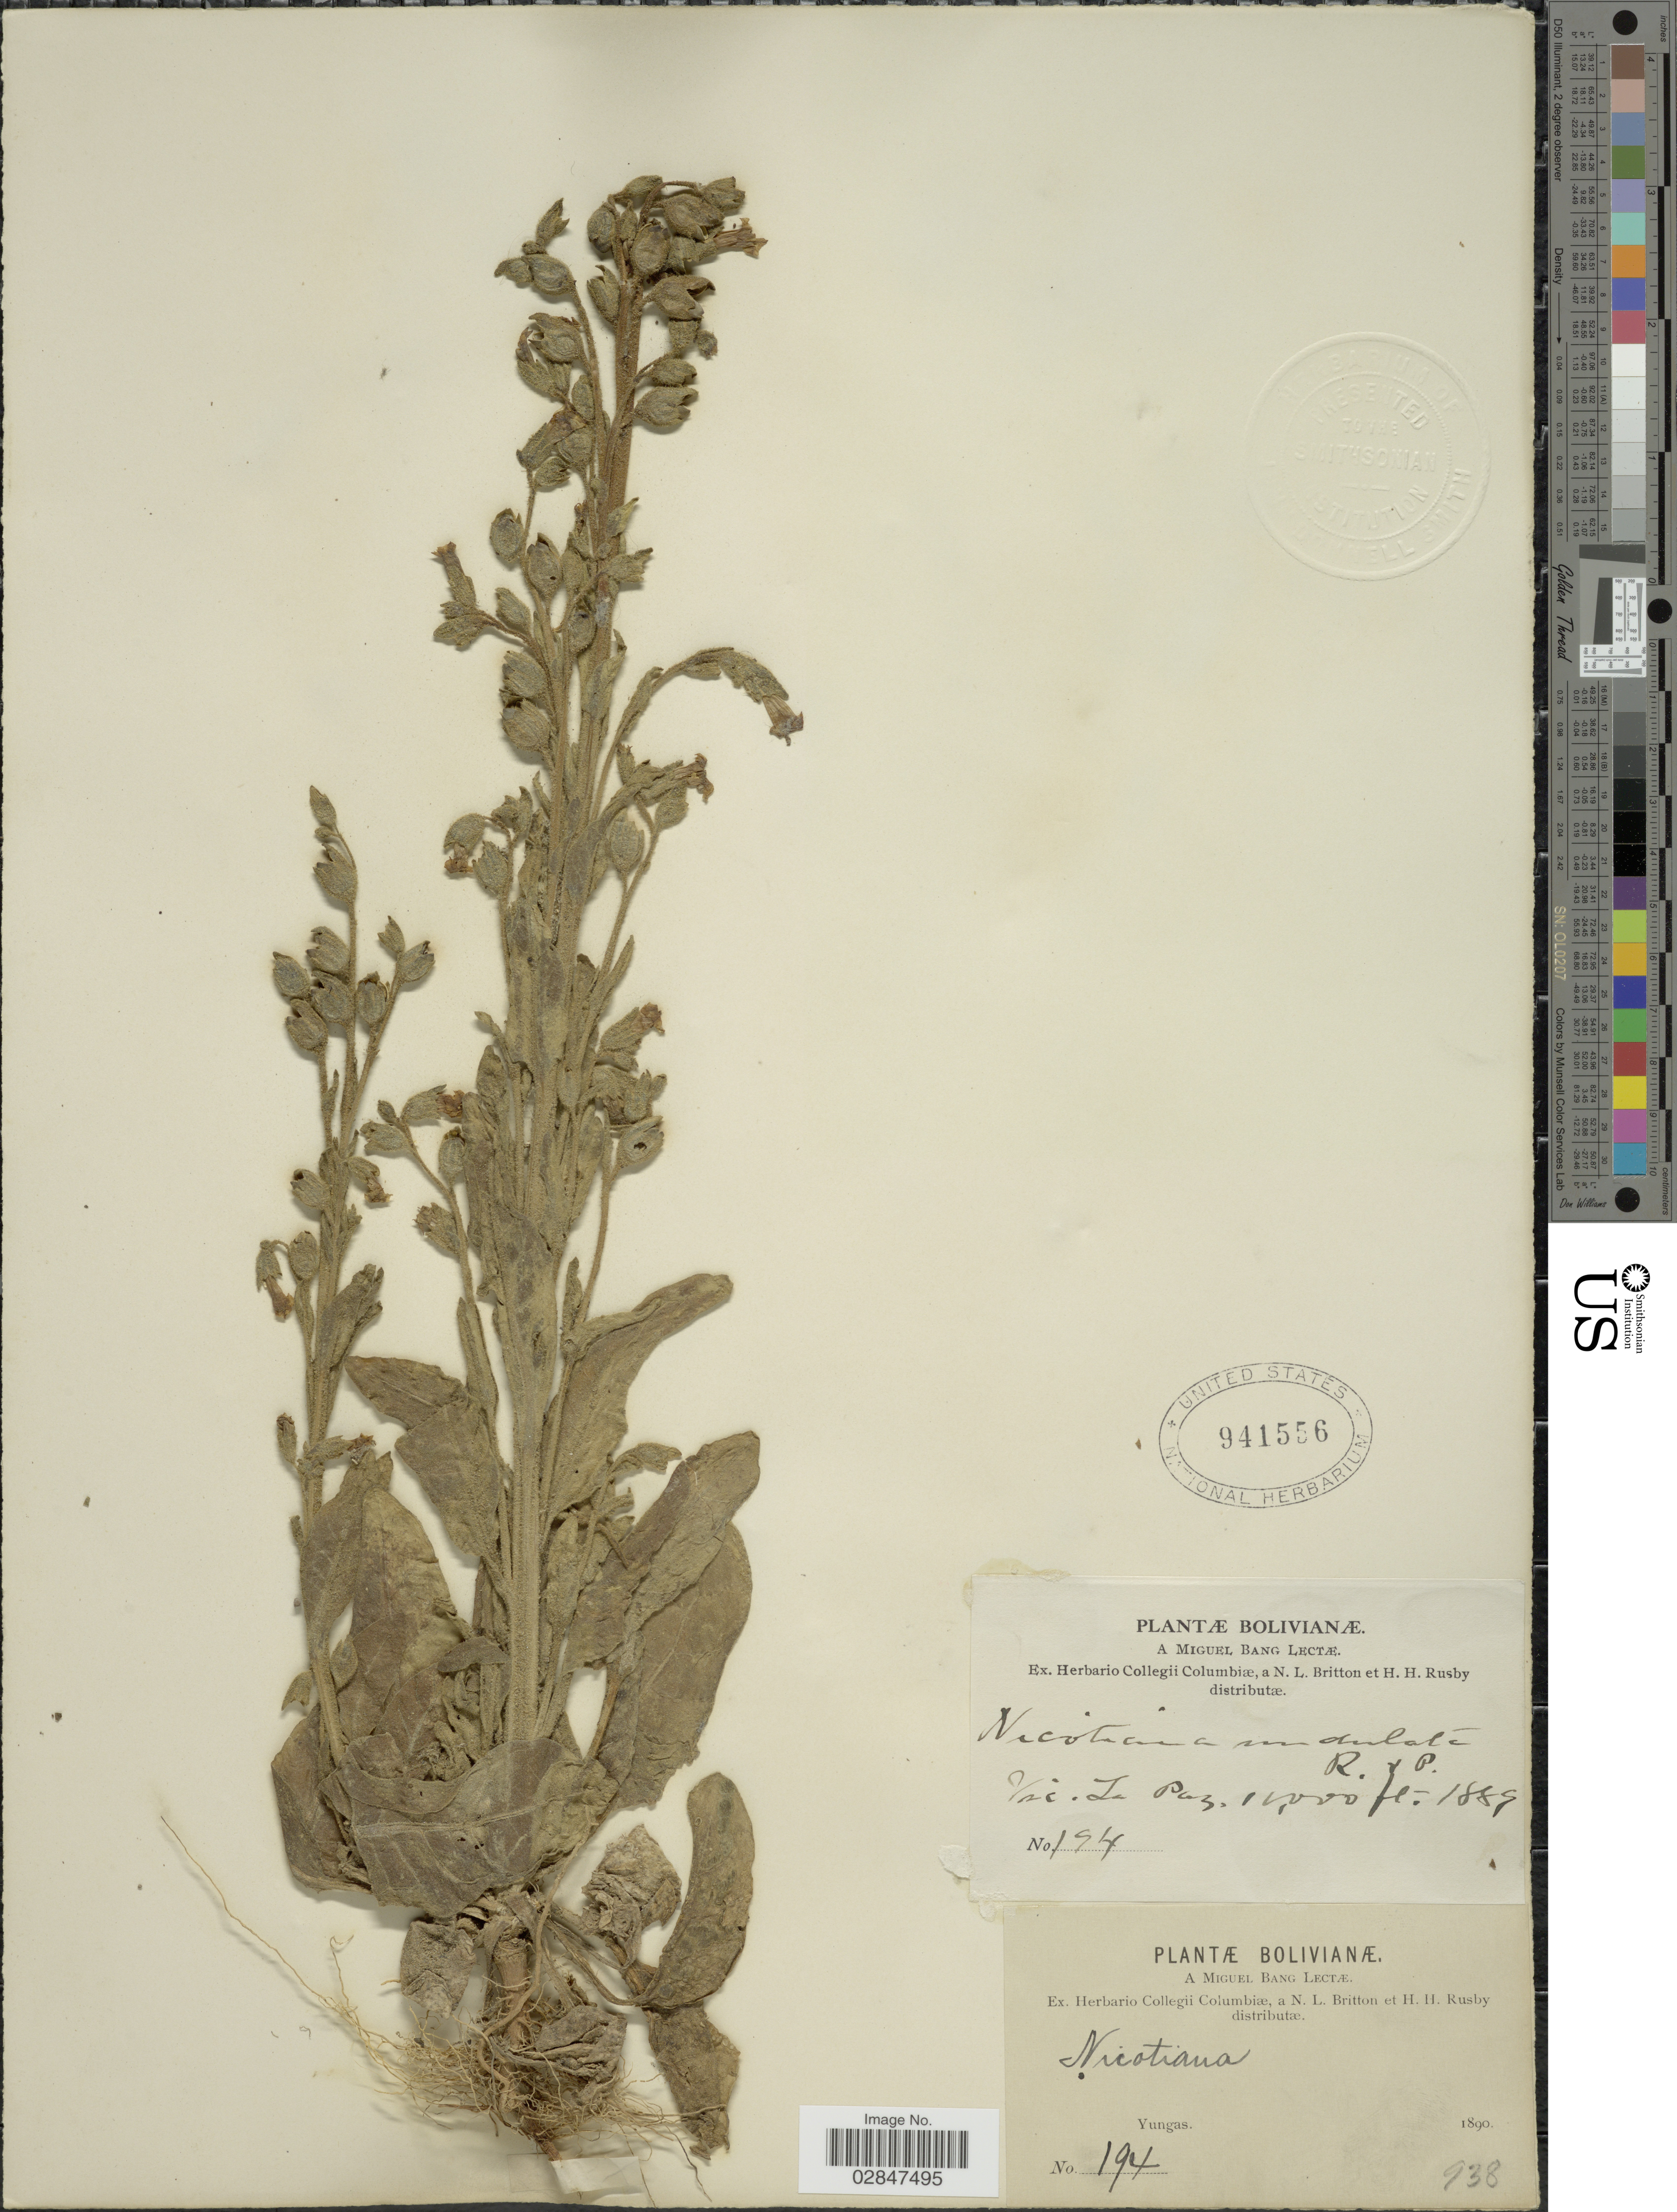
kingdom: Plantae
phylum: Tracheophyta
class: Magnoliopsida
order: Solanales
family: Solanaceae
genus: Nicotiana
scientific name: Nicotiana undulata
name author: Ruiz & Pav.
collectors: M. Bang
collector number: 194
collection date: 1880/1889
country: Bolivia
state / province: La Paz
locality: Vic. La Paz, Yungas.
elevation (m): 3658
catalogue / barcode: US 941556